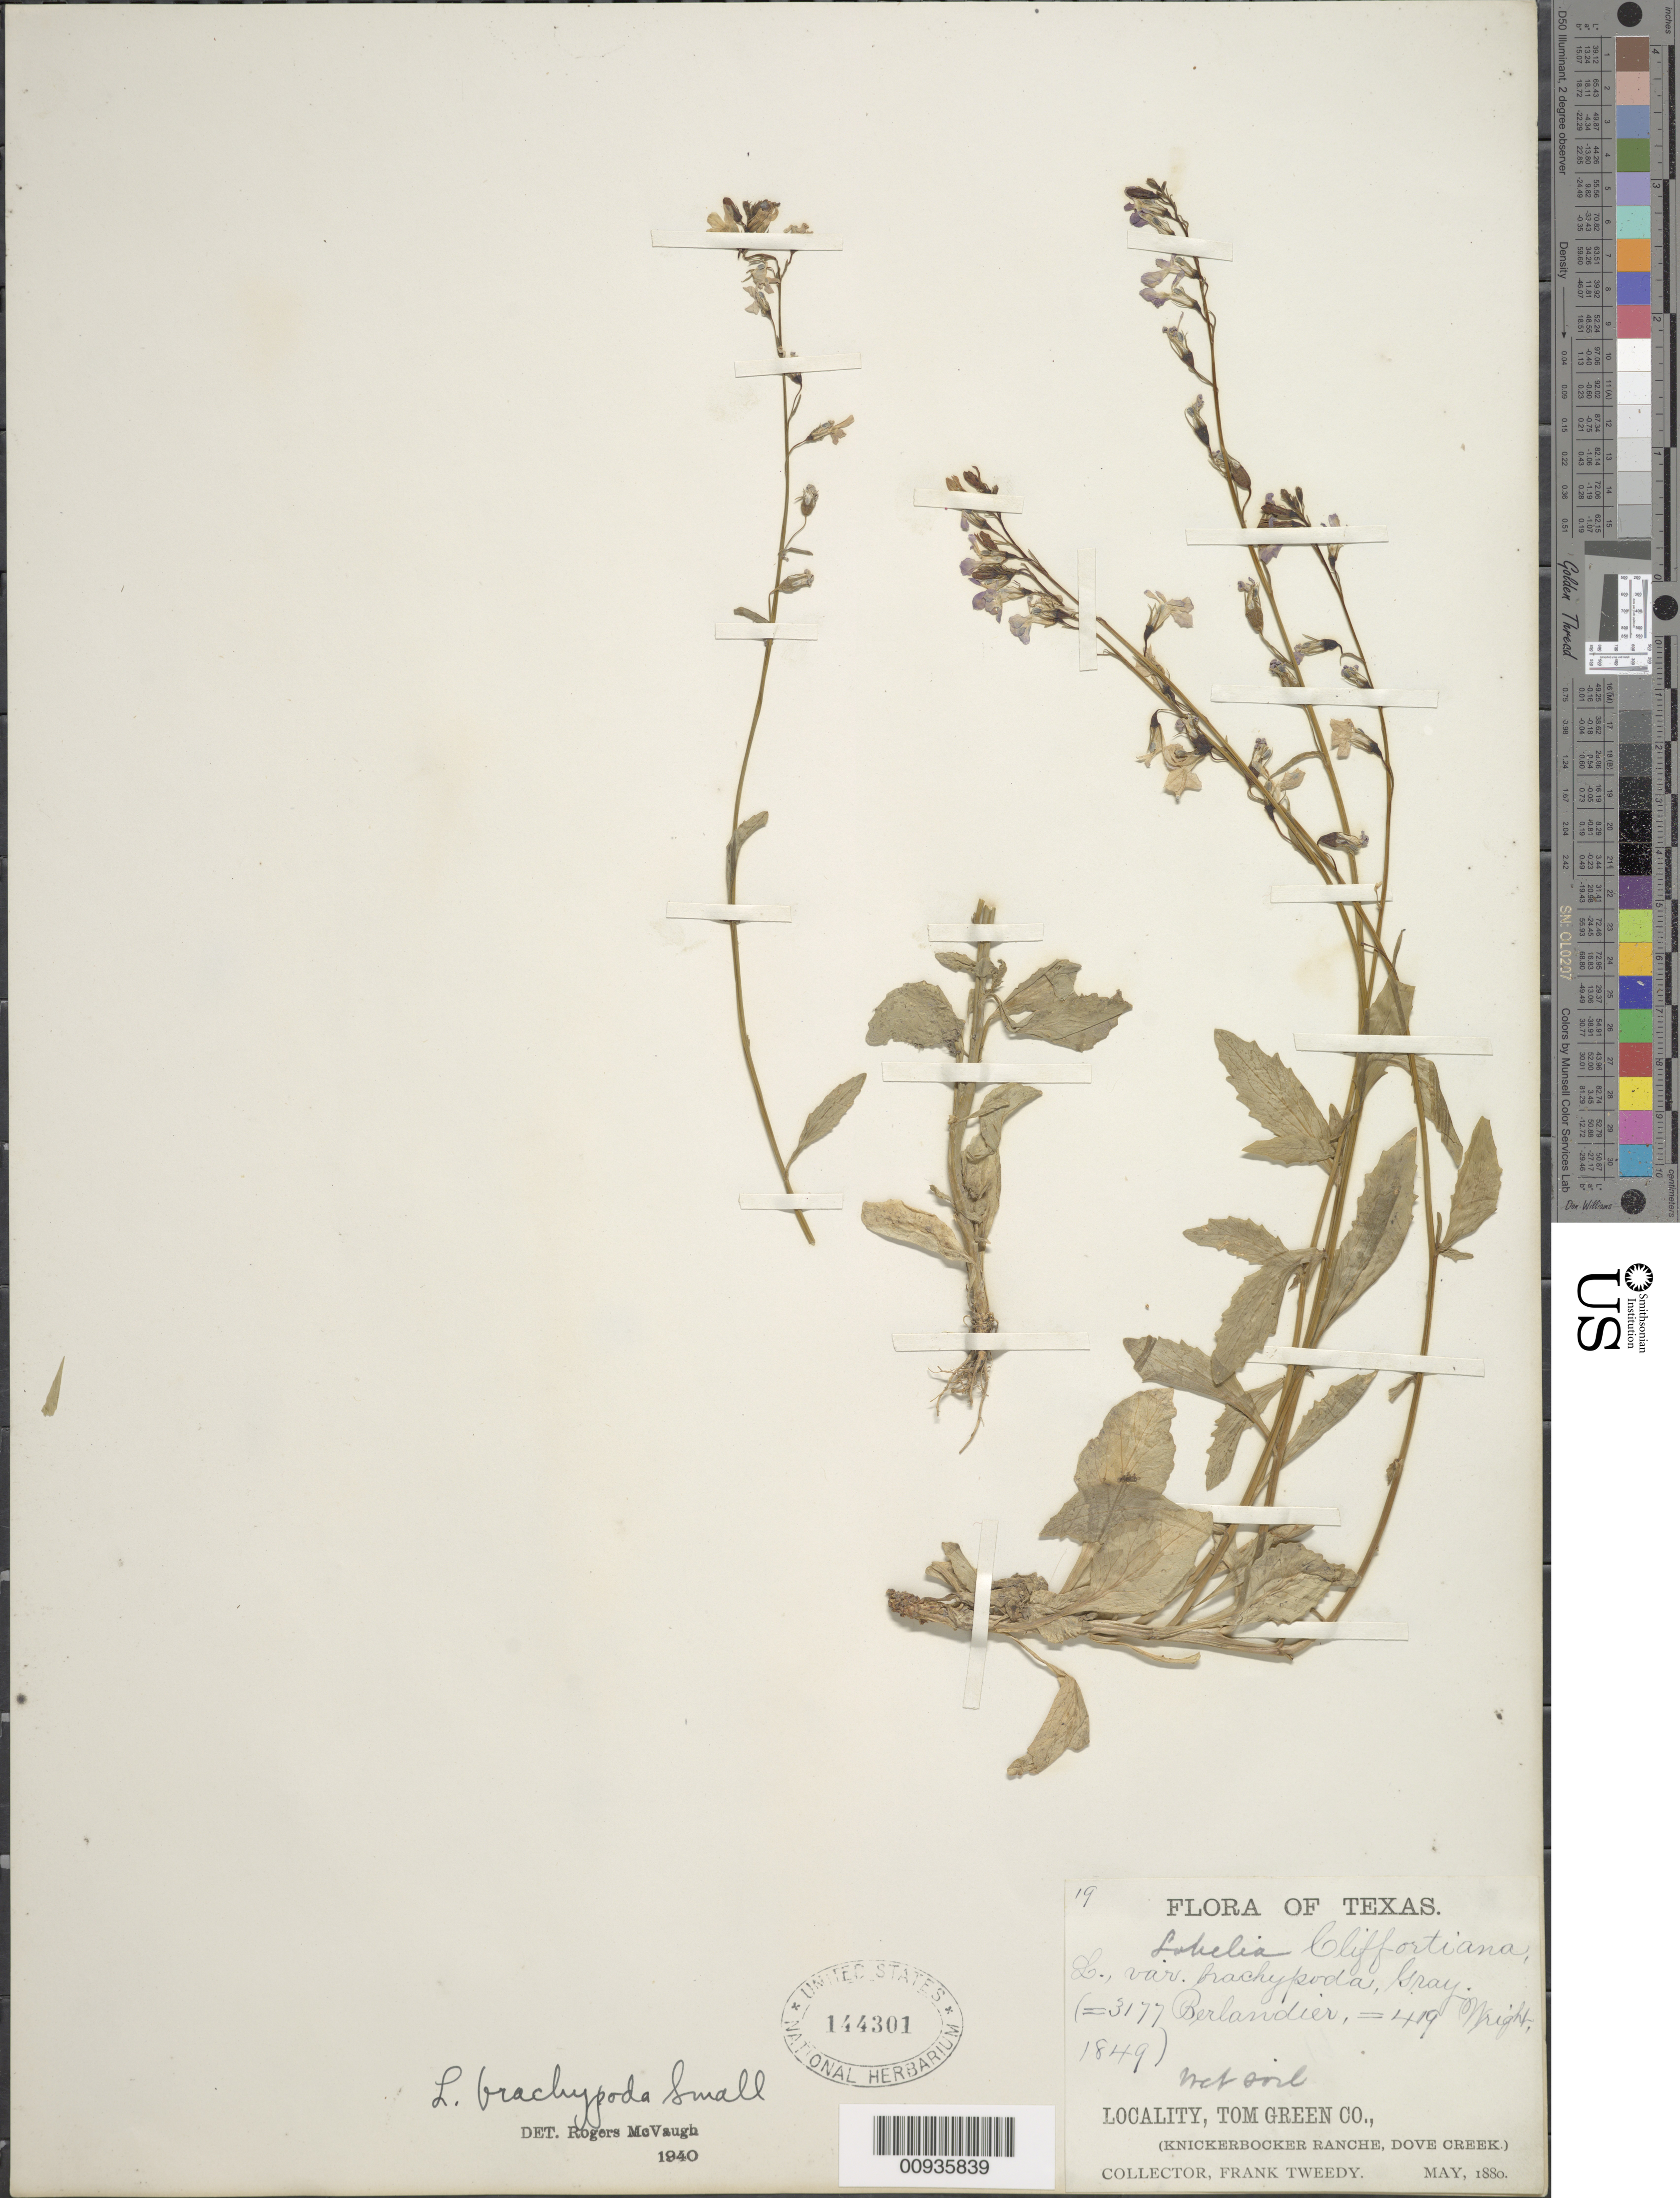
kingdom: Plantae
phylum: Tracheophyta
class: Magnoliopsida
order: Asterales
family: Campanulaceae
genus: Lobelia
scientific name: Lobelia brachypoda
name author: (A. Gray) Small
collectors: F. Tweedy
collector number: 19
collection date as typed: May 1880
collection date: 1880-05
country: United States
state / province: Texas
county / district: Tom Green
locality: Dove creek, Knickerbocker Ranch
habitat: wet soil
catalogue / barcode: US 144301